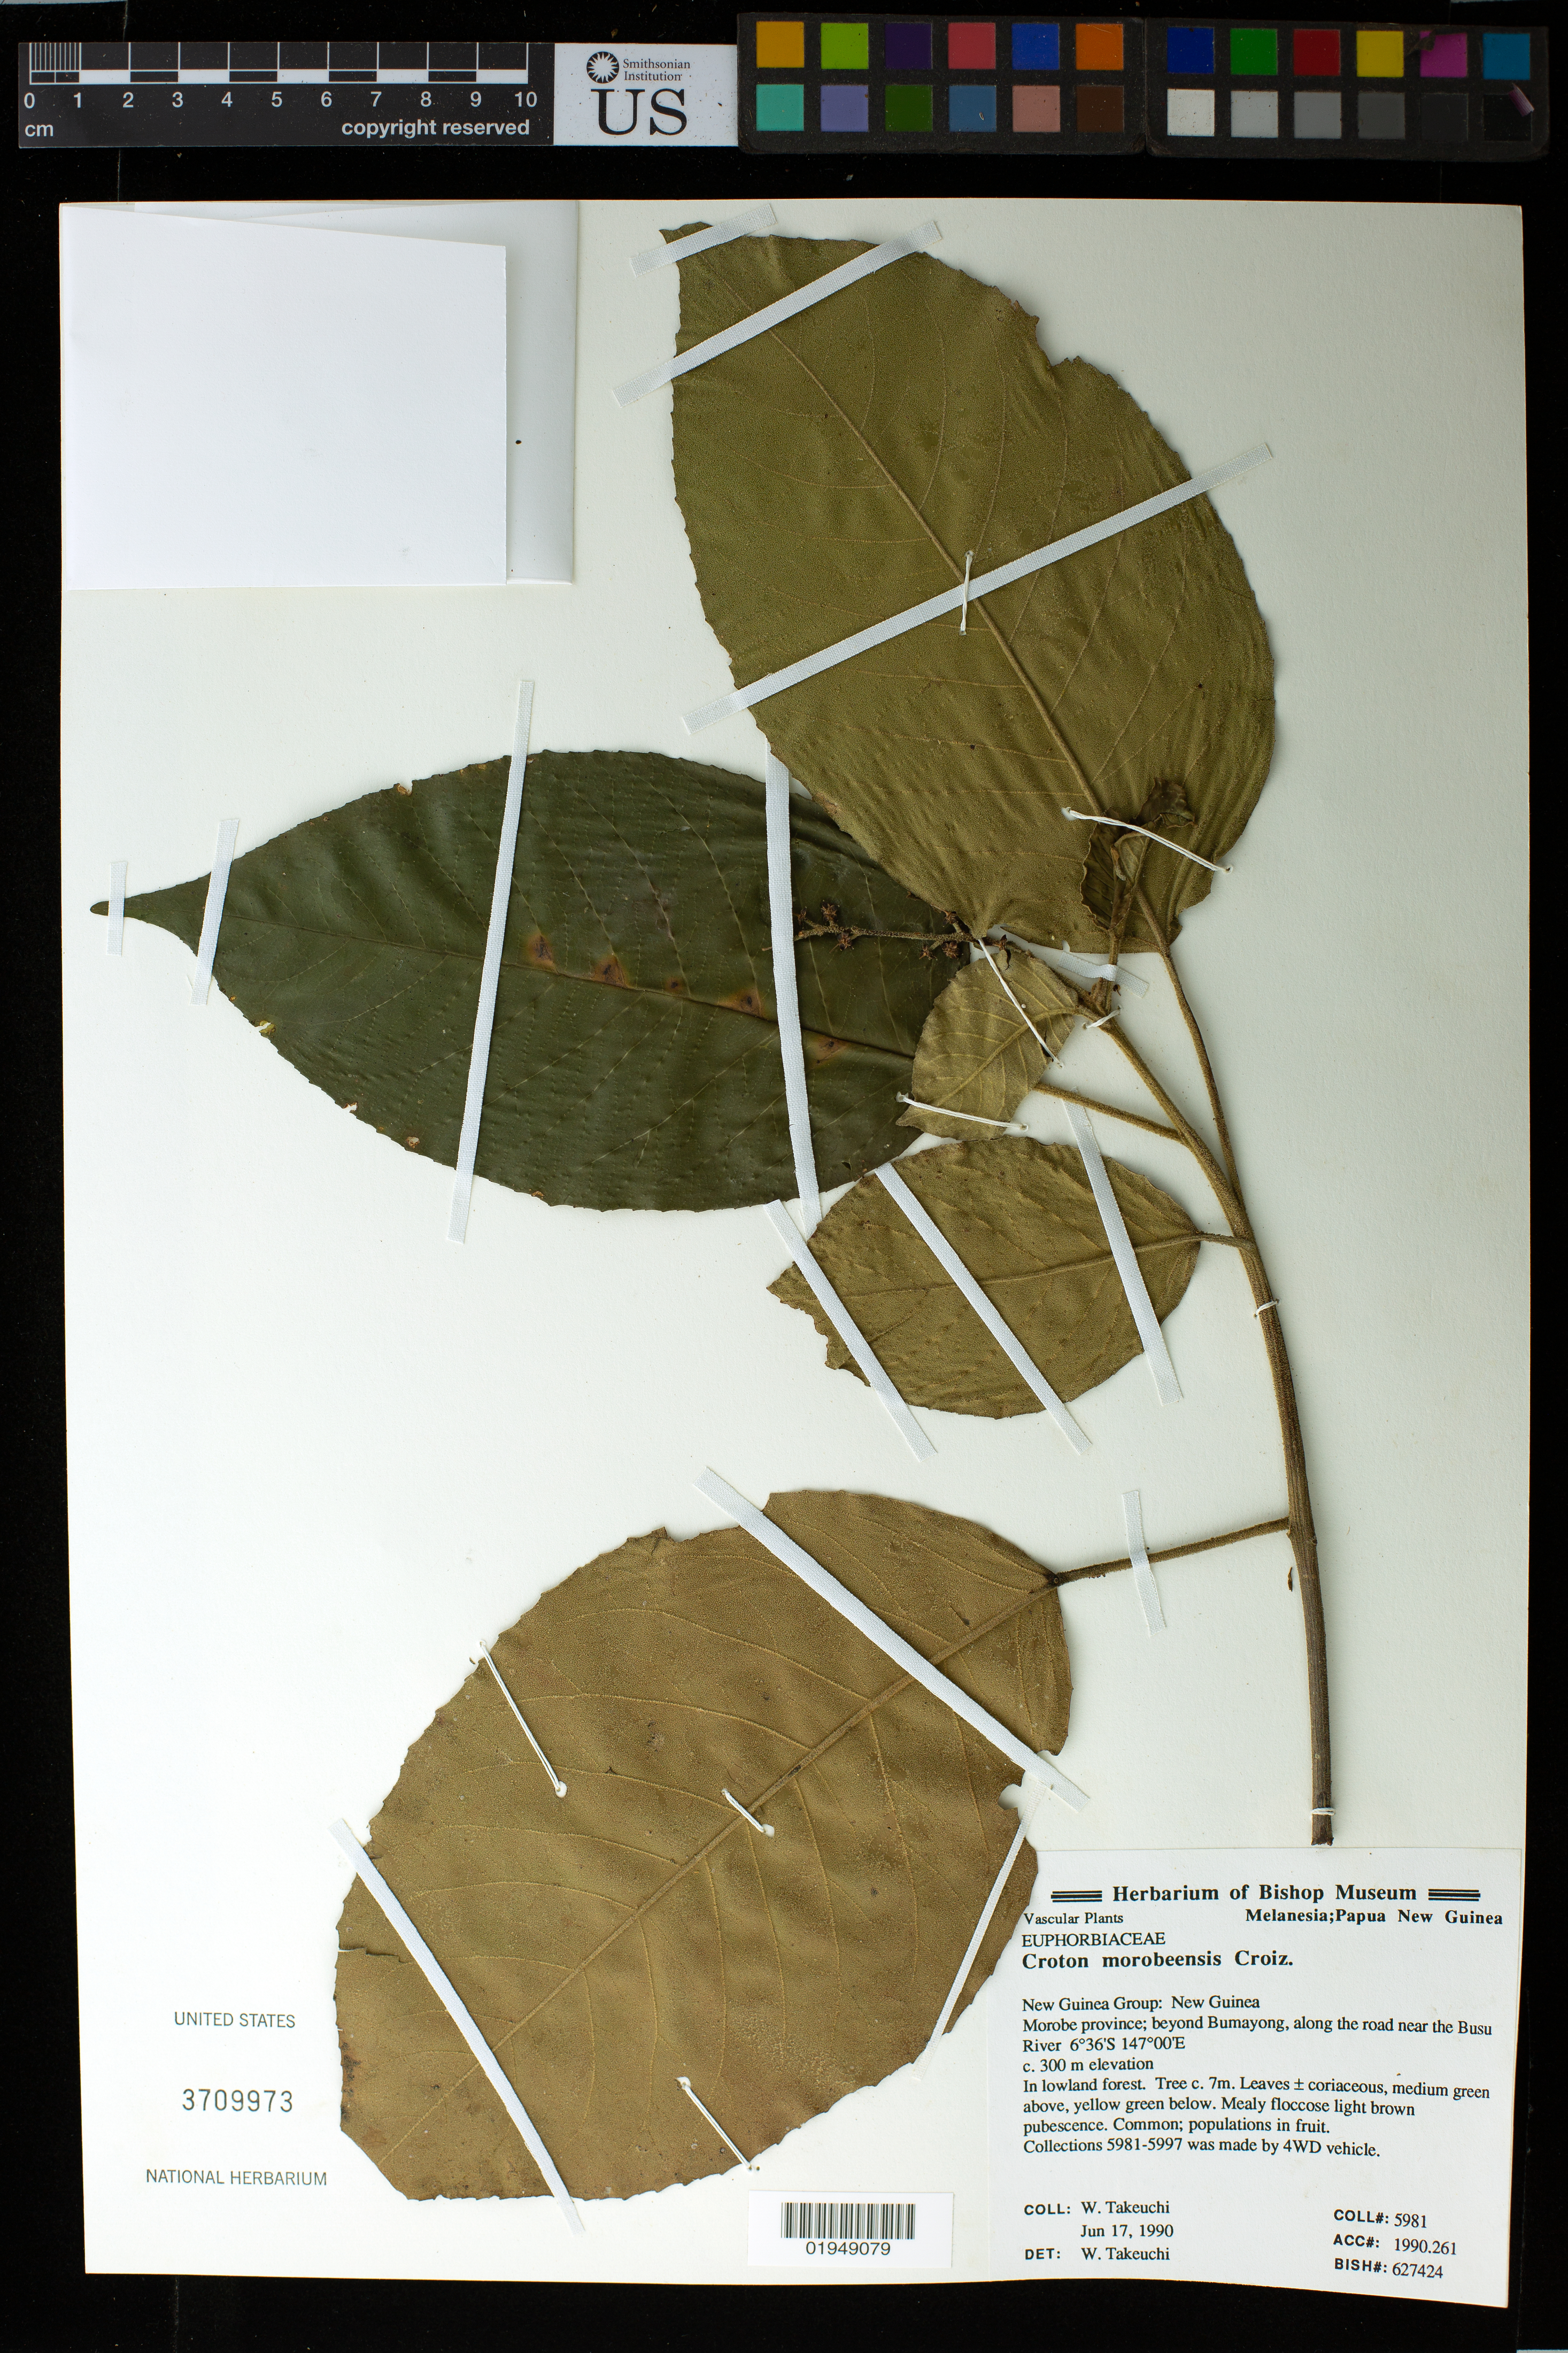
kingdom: Plantae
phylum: Tracheophyta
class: Magnoliopsida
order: Malpighiales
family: Euphorbiaceae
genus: Croton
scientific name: Croton morobensis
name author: Croizat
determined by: Takeuchi, W.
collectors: W. N. Takeuchi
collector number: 5981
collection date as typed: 17 Jun 1990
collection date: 1990-06-17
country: Papua New Guinea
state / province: Morobe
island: New Guinea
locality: Busu river.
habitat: lowland forest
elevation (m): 300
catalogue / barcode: US 3709973